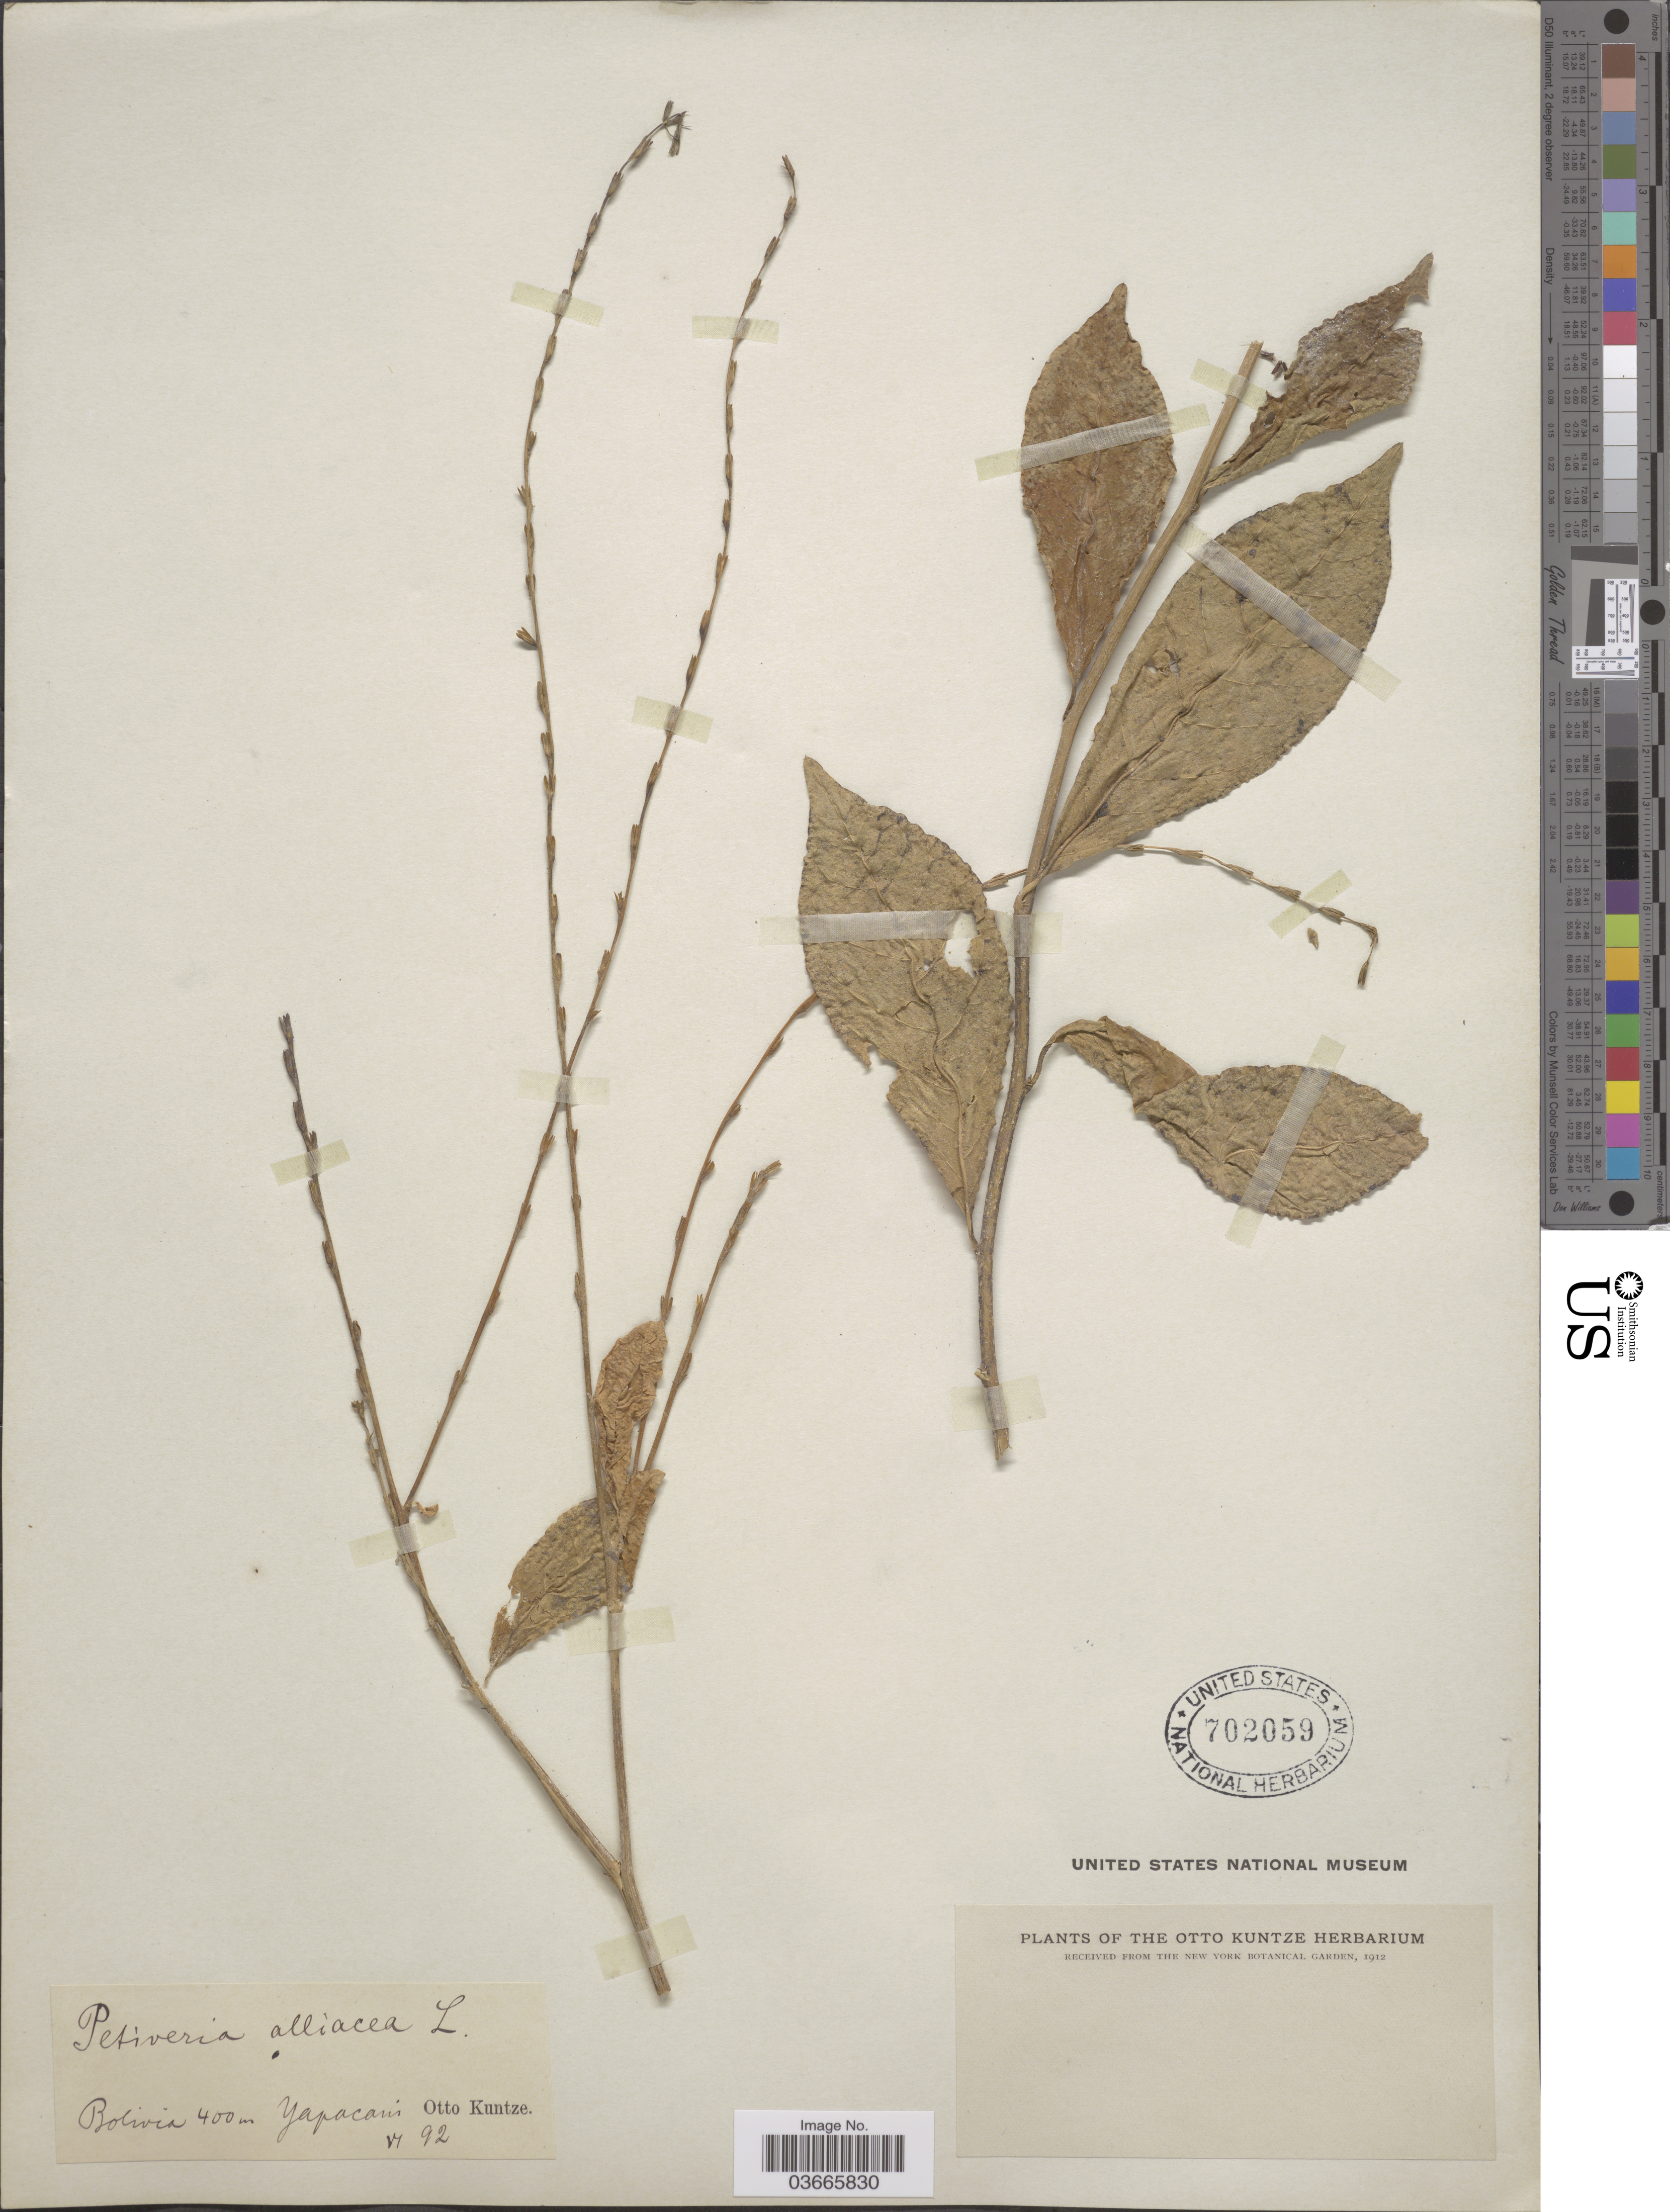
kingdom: Plantae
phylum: Tracheophyta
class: Magnoliopsida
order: Caryophyllales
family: Phytolaccaceae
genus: Petiveria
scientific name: Petiveria alliacea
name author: L.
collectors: C.E.O. Kuntze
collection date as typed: Transcribed d/m/y: /6/92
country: Bolivia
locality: Yapacani.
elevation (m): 400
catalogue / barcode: US 702059